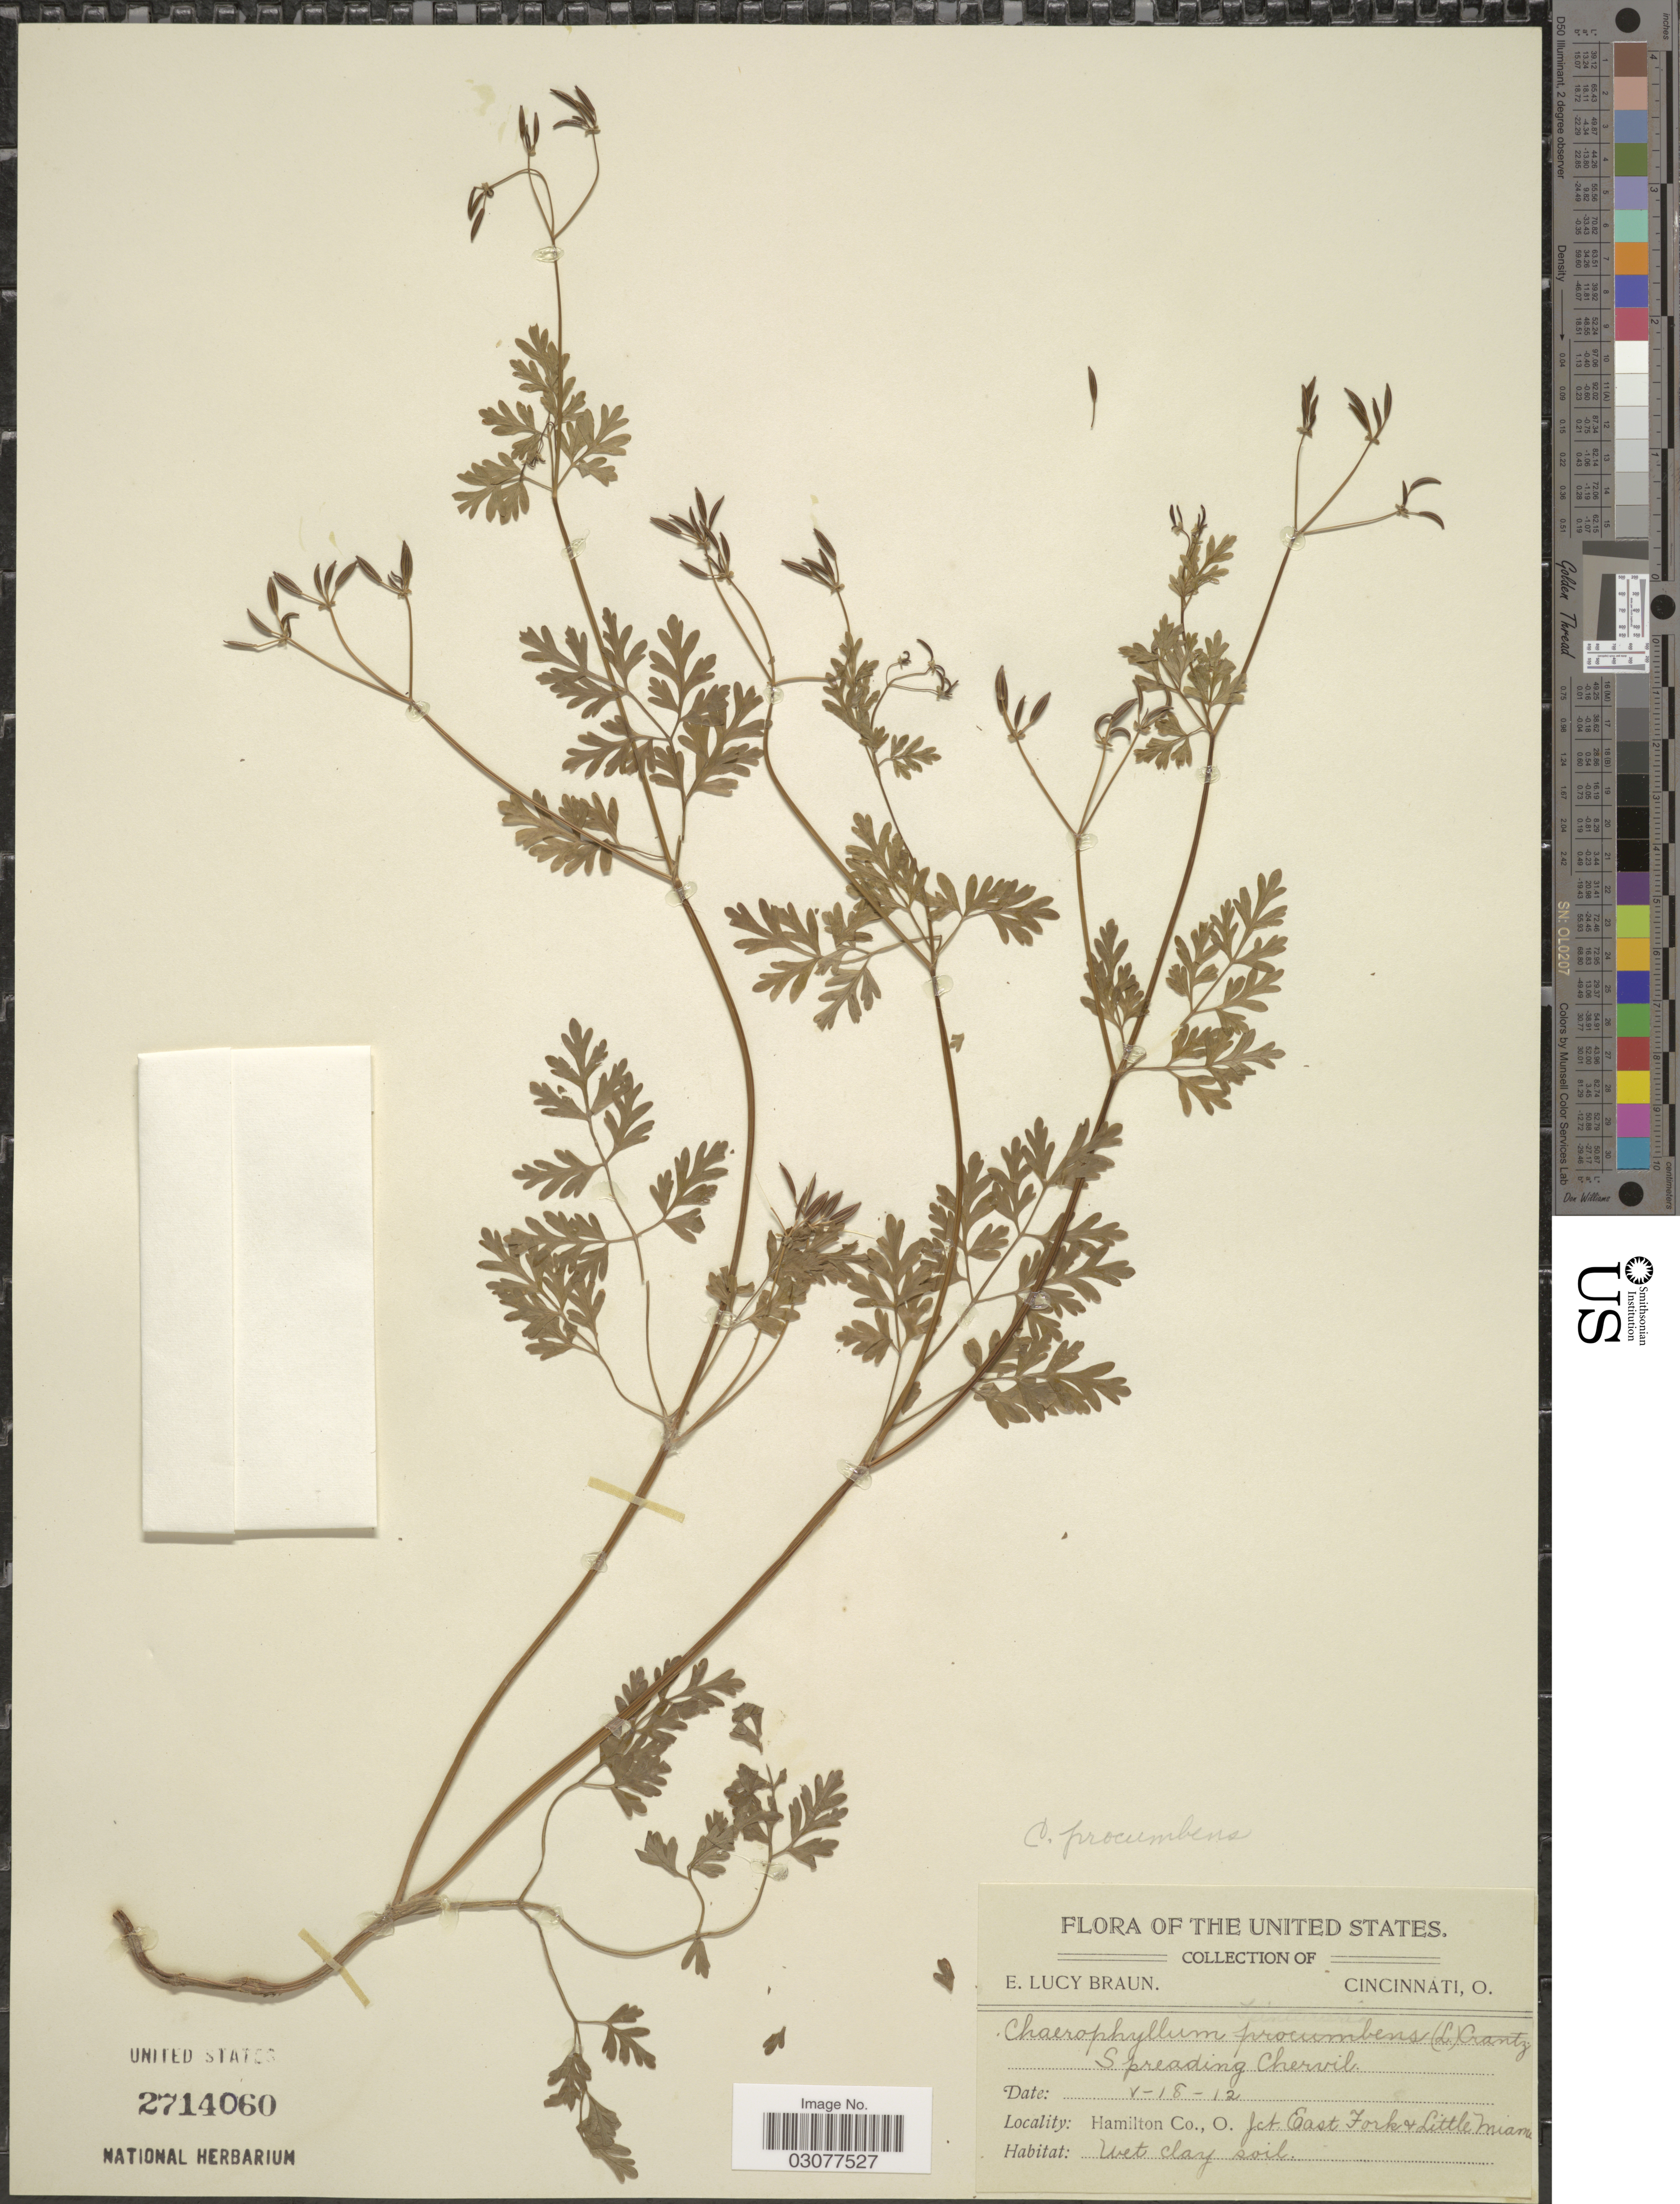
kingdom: Plantae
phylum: Tracheophyta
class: Magnoliopsida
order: Apiales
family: Apiaceae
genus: Chaerophyllum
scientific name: Chaerophyllum procumbens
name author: (L.) Crantz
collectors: E. L. Braun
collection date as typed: Transcribed d/m/y: 18/5/12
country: United States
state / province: Ohio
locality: Hamilton Co., Jct. East Fork & Little Miami.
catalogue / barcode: US 2714060